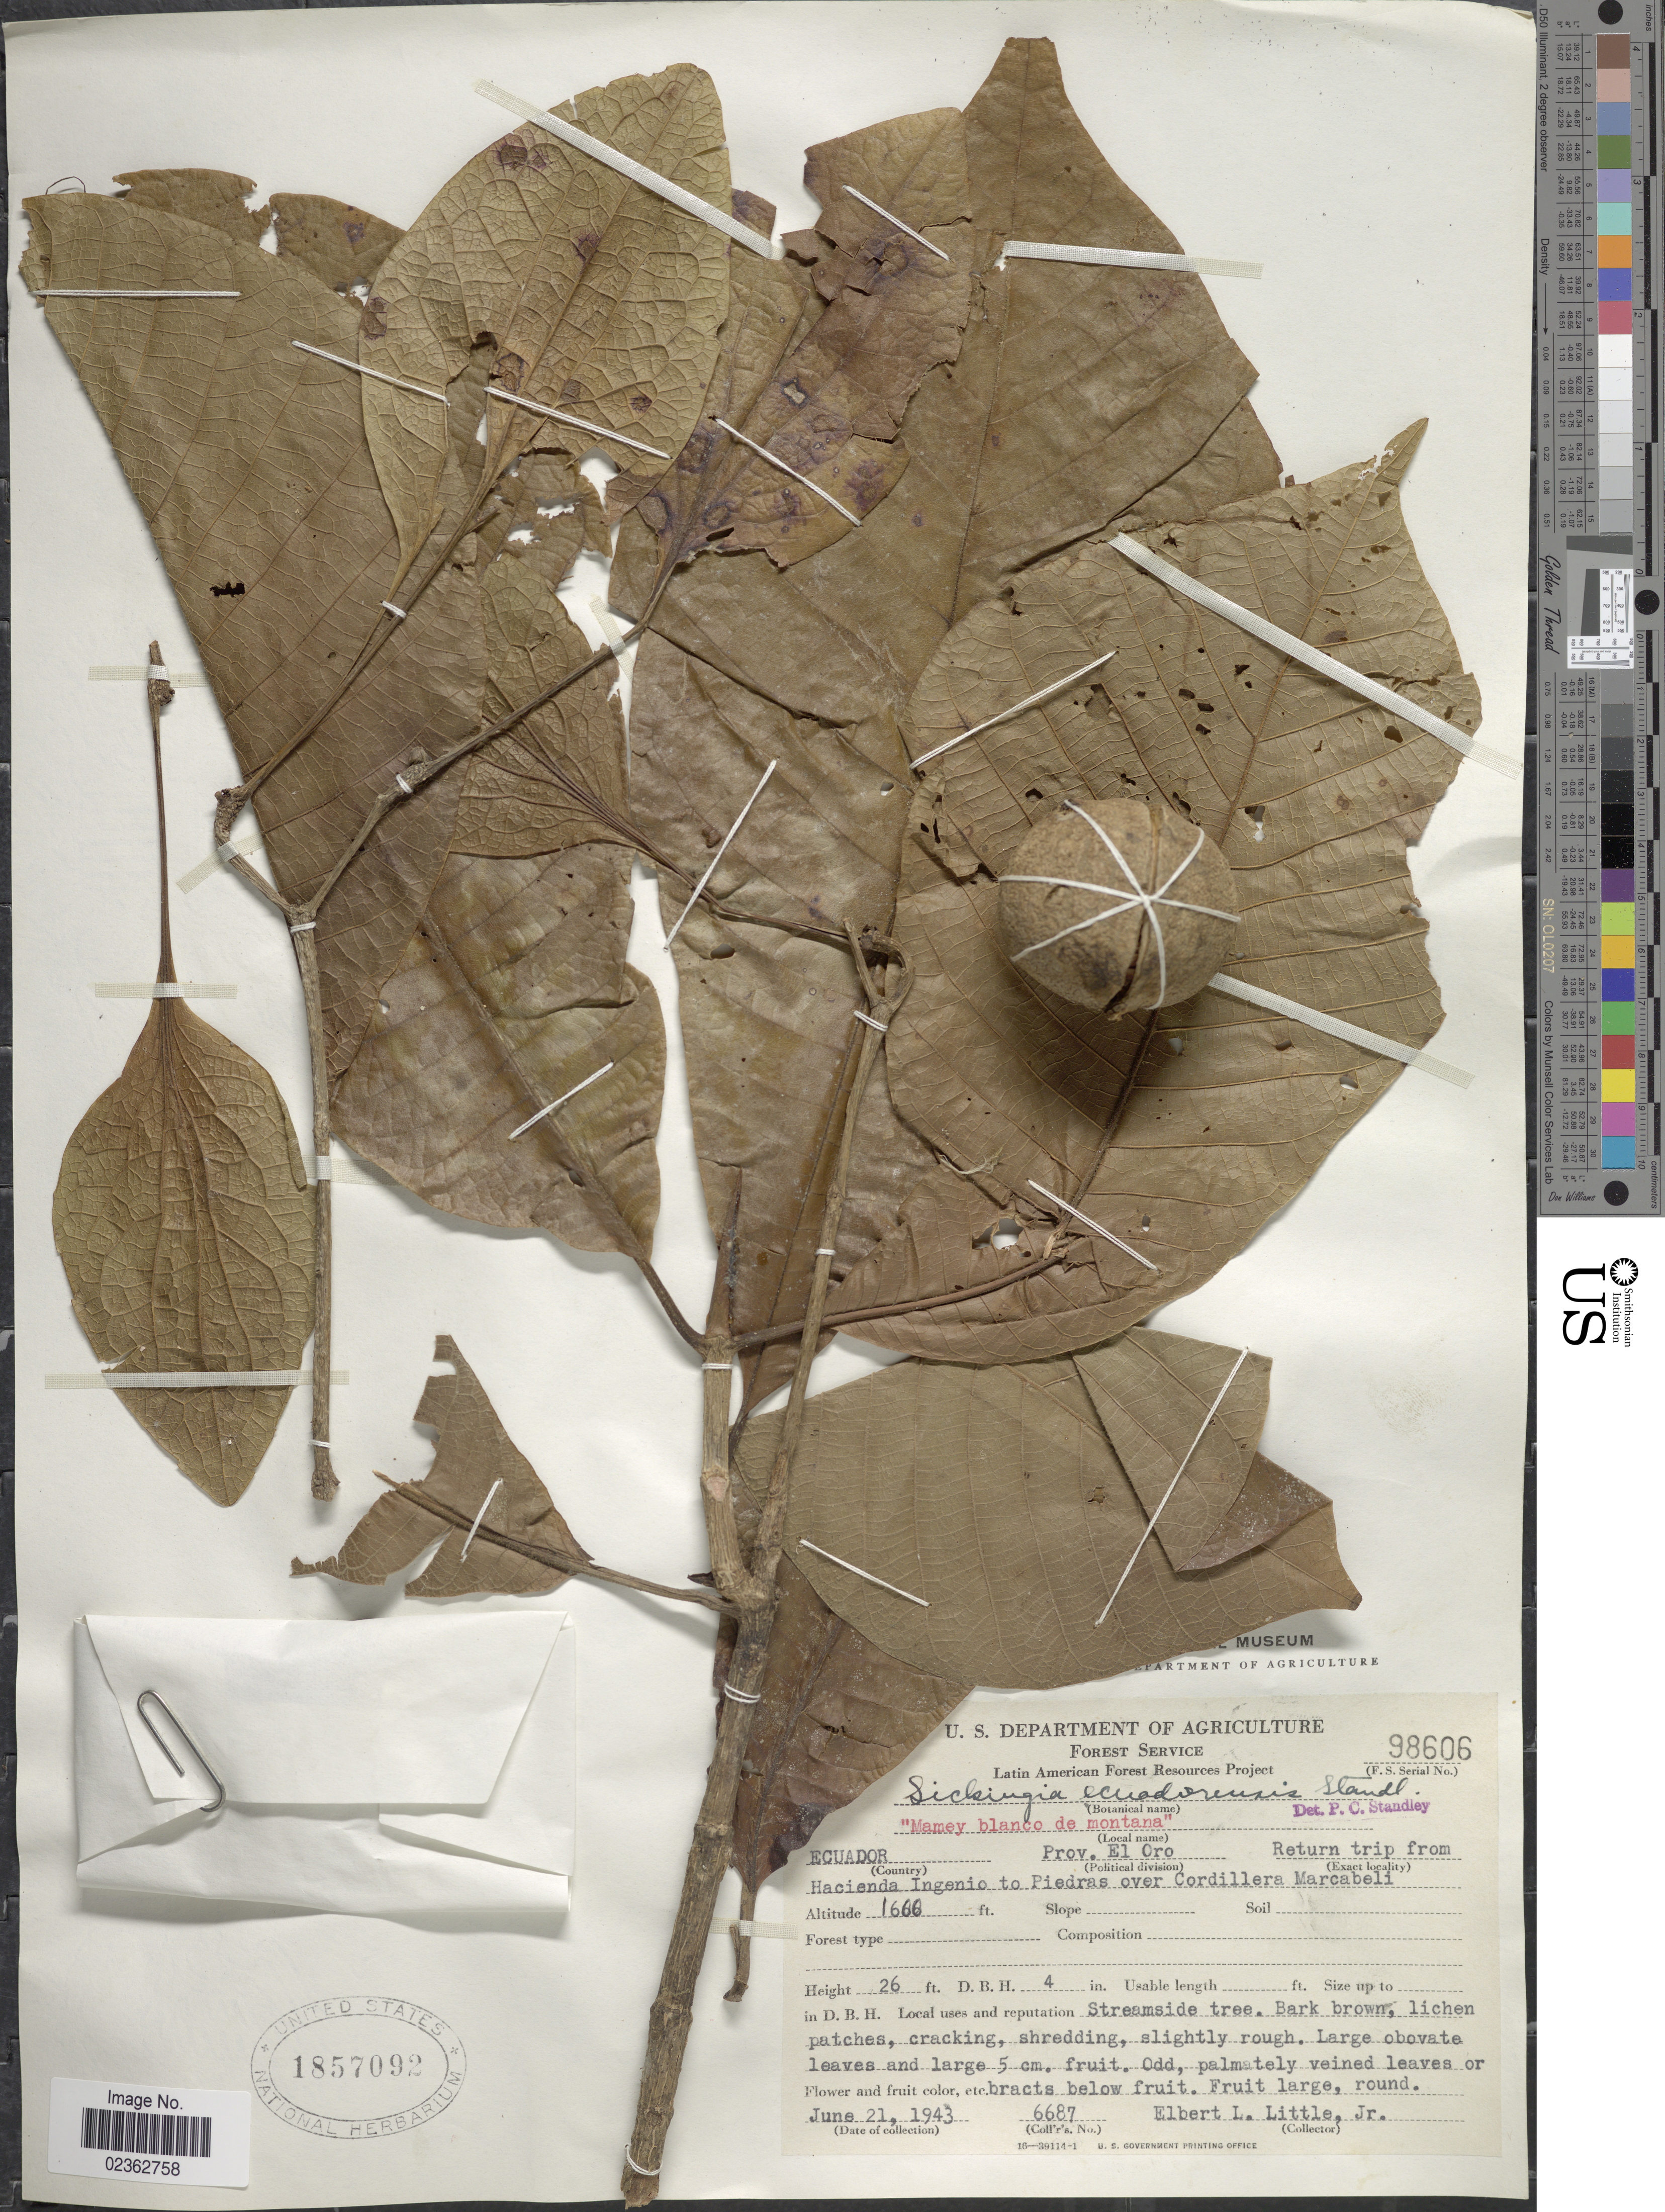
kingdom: Plantae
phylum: Tracheophyta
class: Magnoliopsida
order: Gentianales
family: Rubiaceae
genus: Simira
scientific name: Simira ecuadorensis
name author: (Standl.) Steyerm.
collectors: E. L. Little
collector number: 6687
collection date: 1943-06-21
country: Ecuador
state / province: El Oro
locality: Return trip from hacienda Ingenio to Piedras over Cordillera Marcabeli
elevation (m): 508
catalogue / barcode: US 1857092